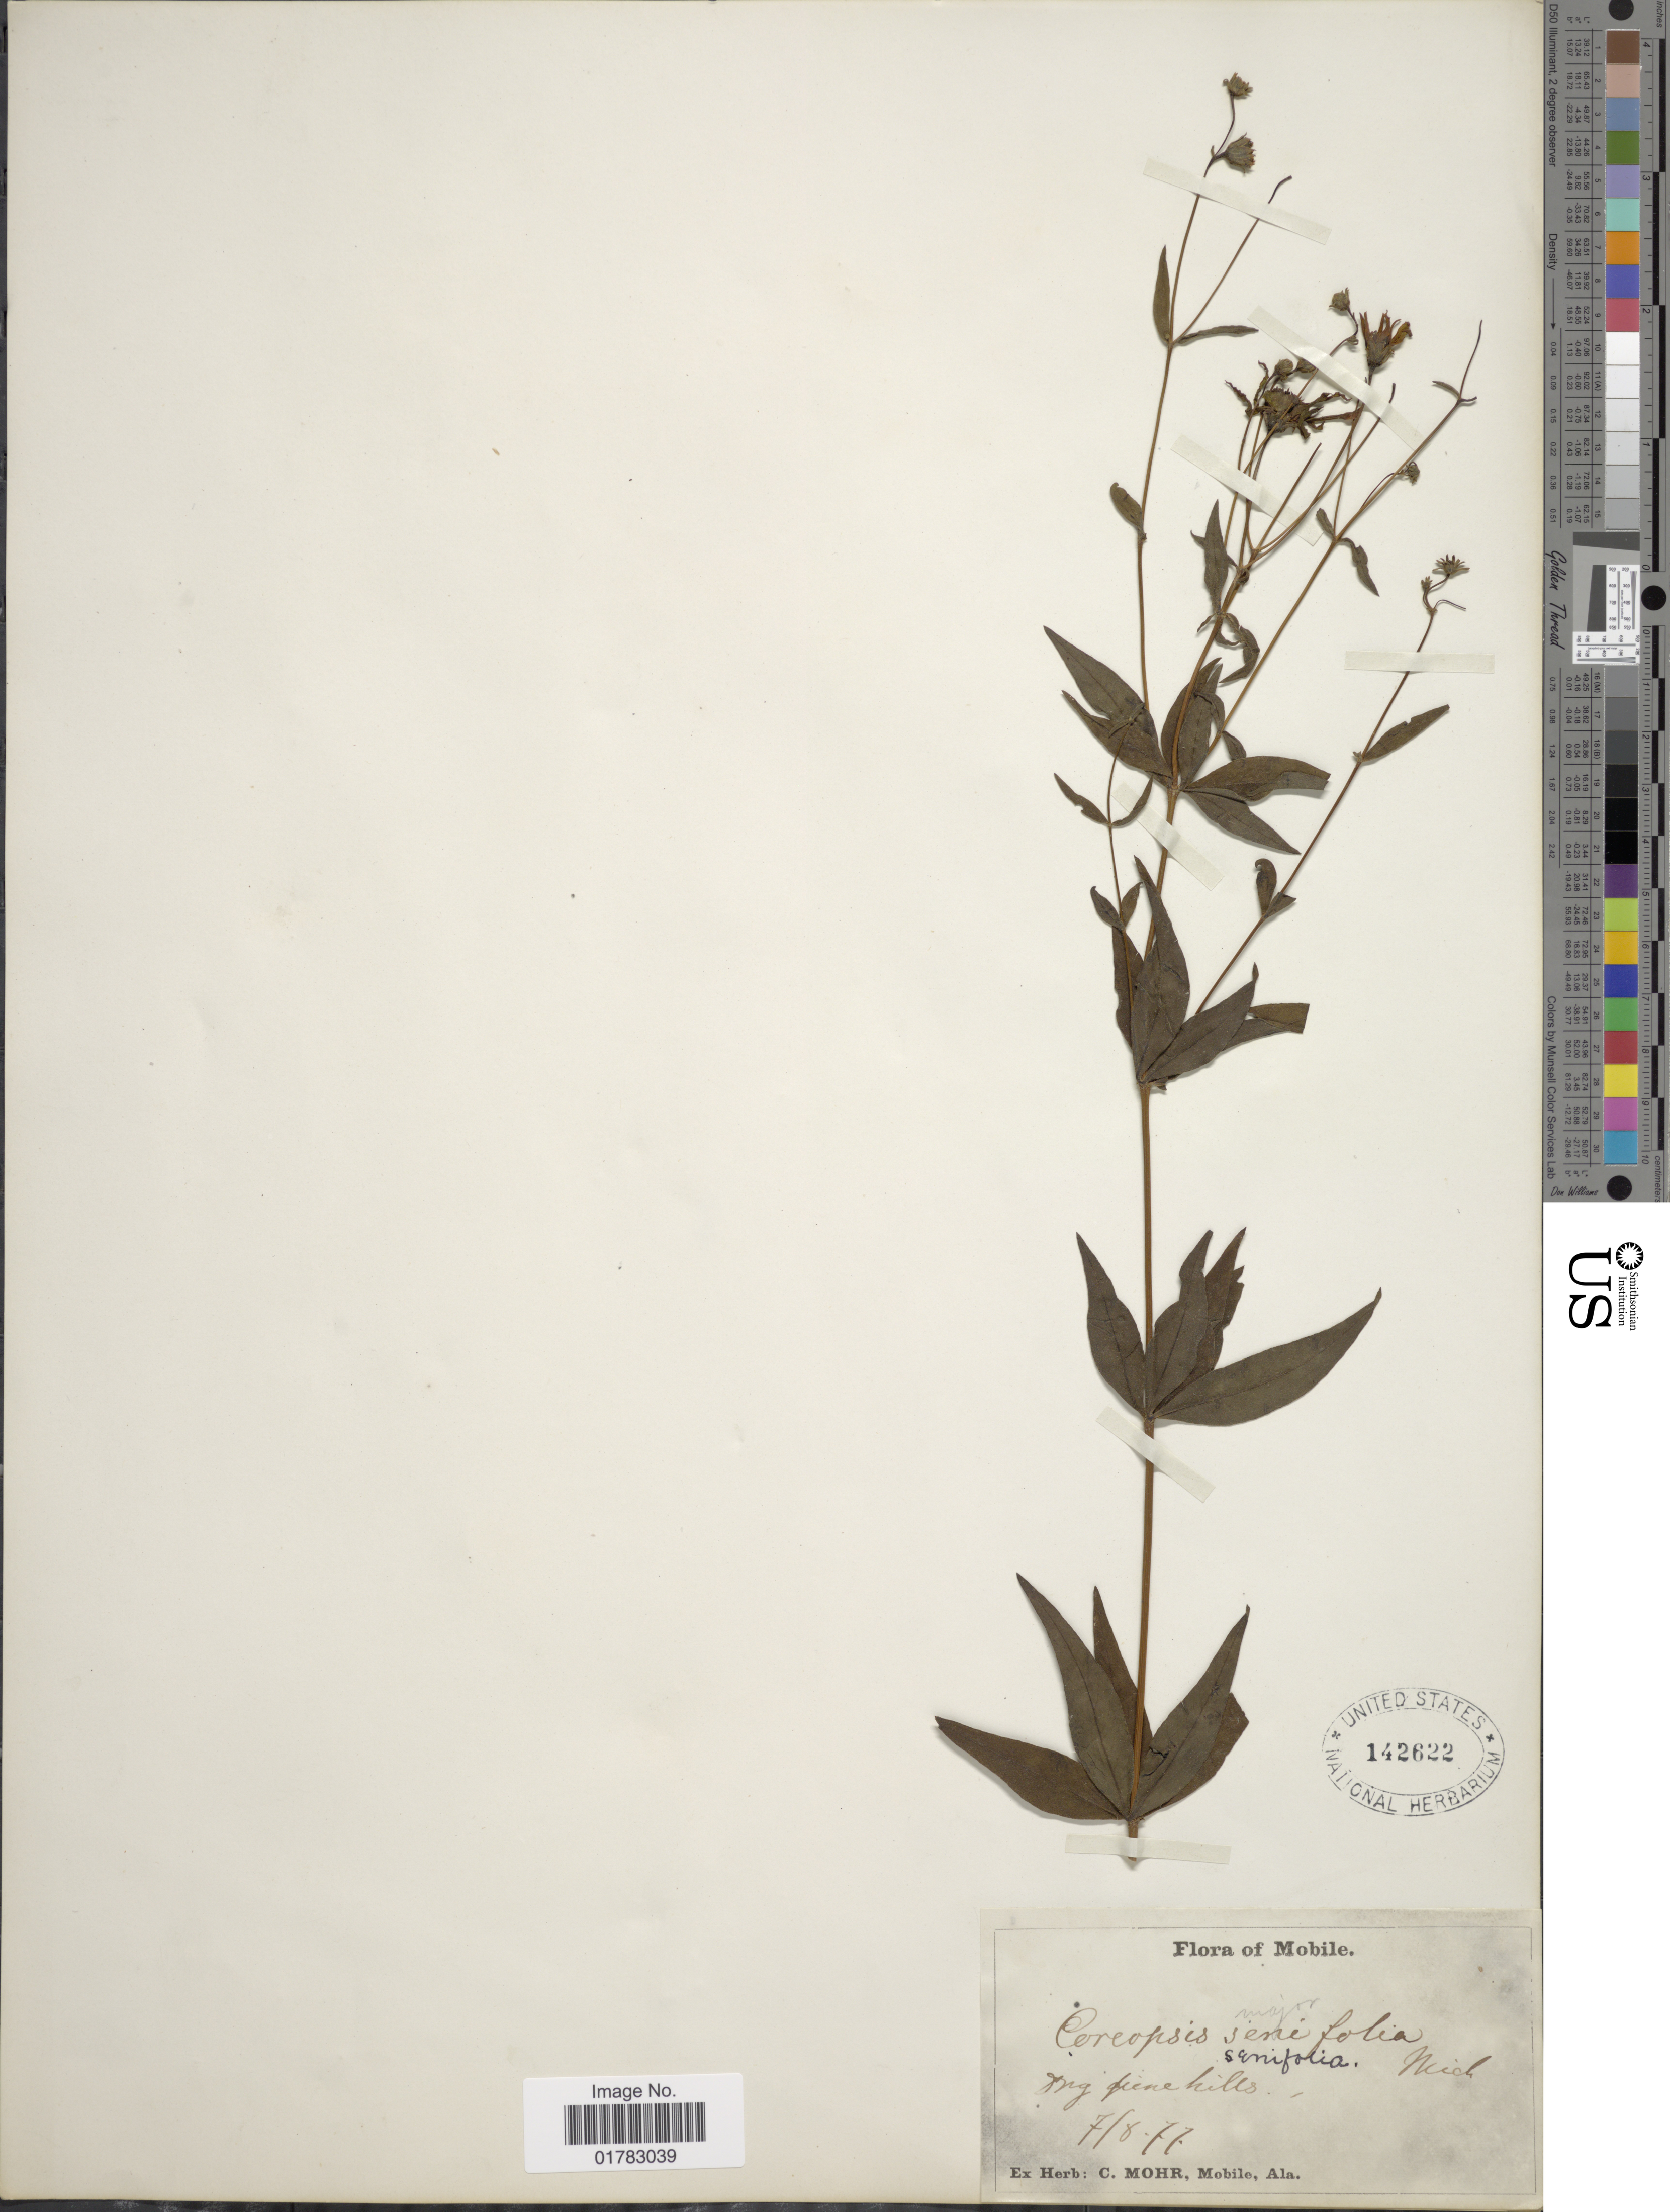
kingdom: Plantae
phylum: Tracheophyta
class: Magnoliopsida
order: Asterales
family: Asteraceae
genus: Coreopsis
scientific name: Coreopsis major var. stellata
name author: (Nutt.) Torr. & A. Gray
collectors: ex herb. C. Mohr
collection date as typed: Transcribed d/m/y: 8/7/77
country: United States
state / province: Alabama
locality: Mobile, dry pine hills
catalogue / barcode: US 142622